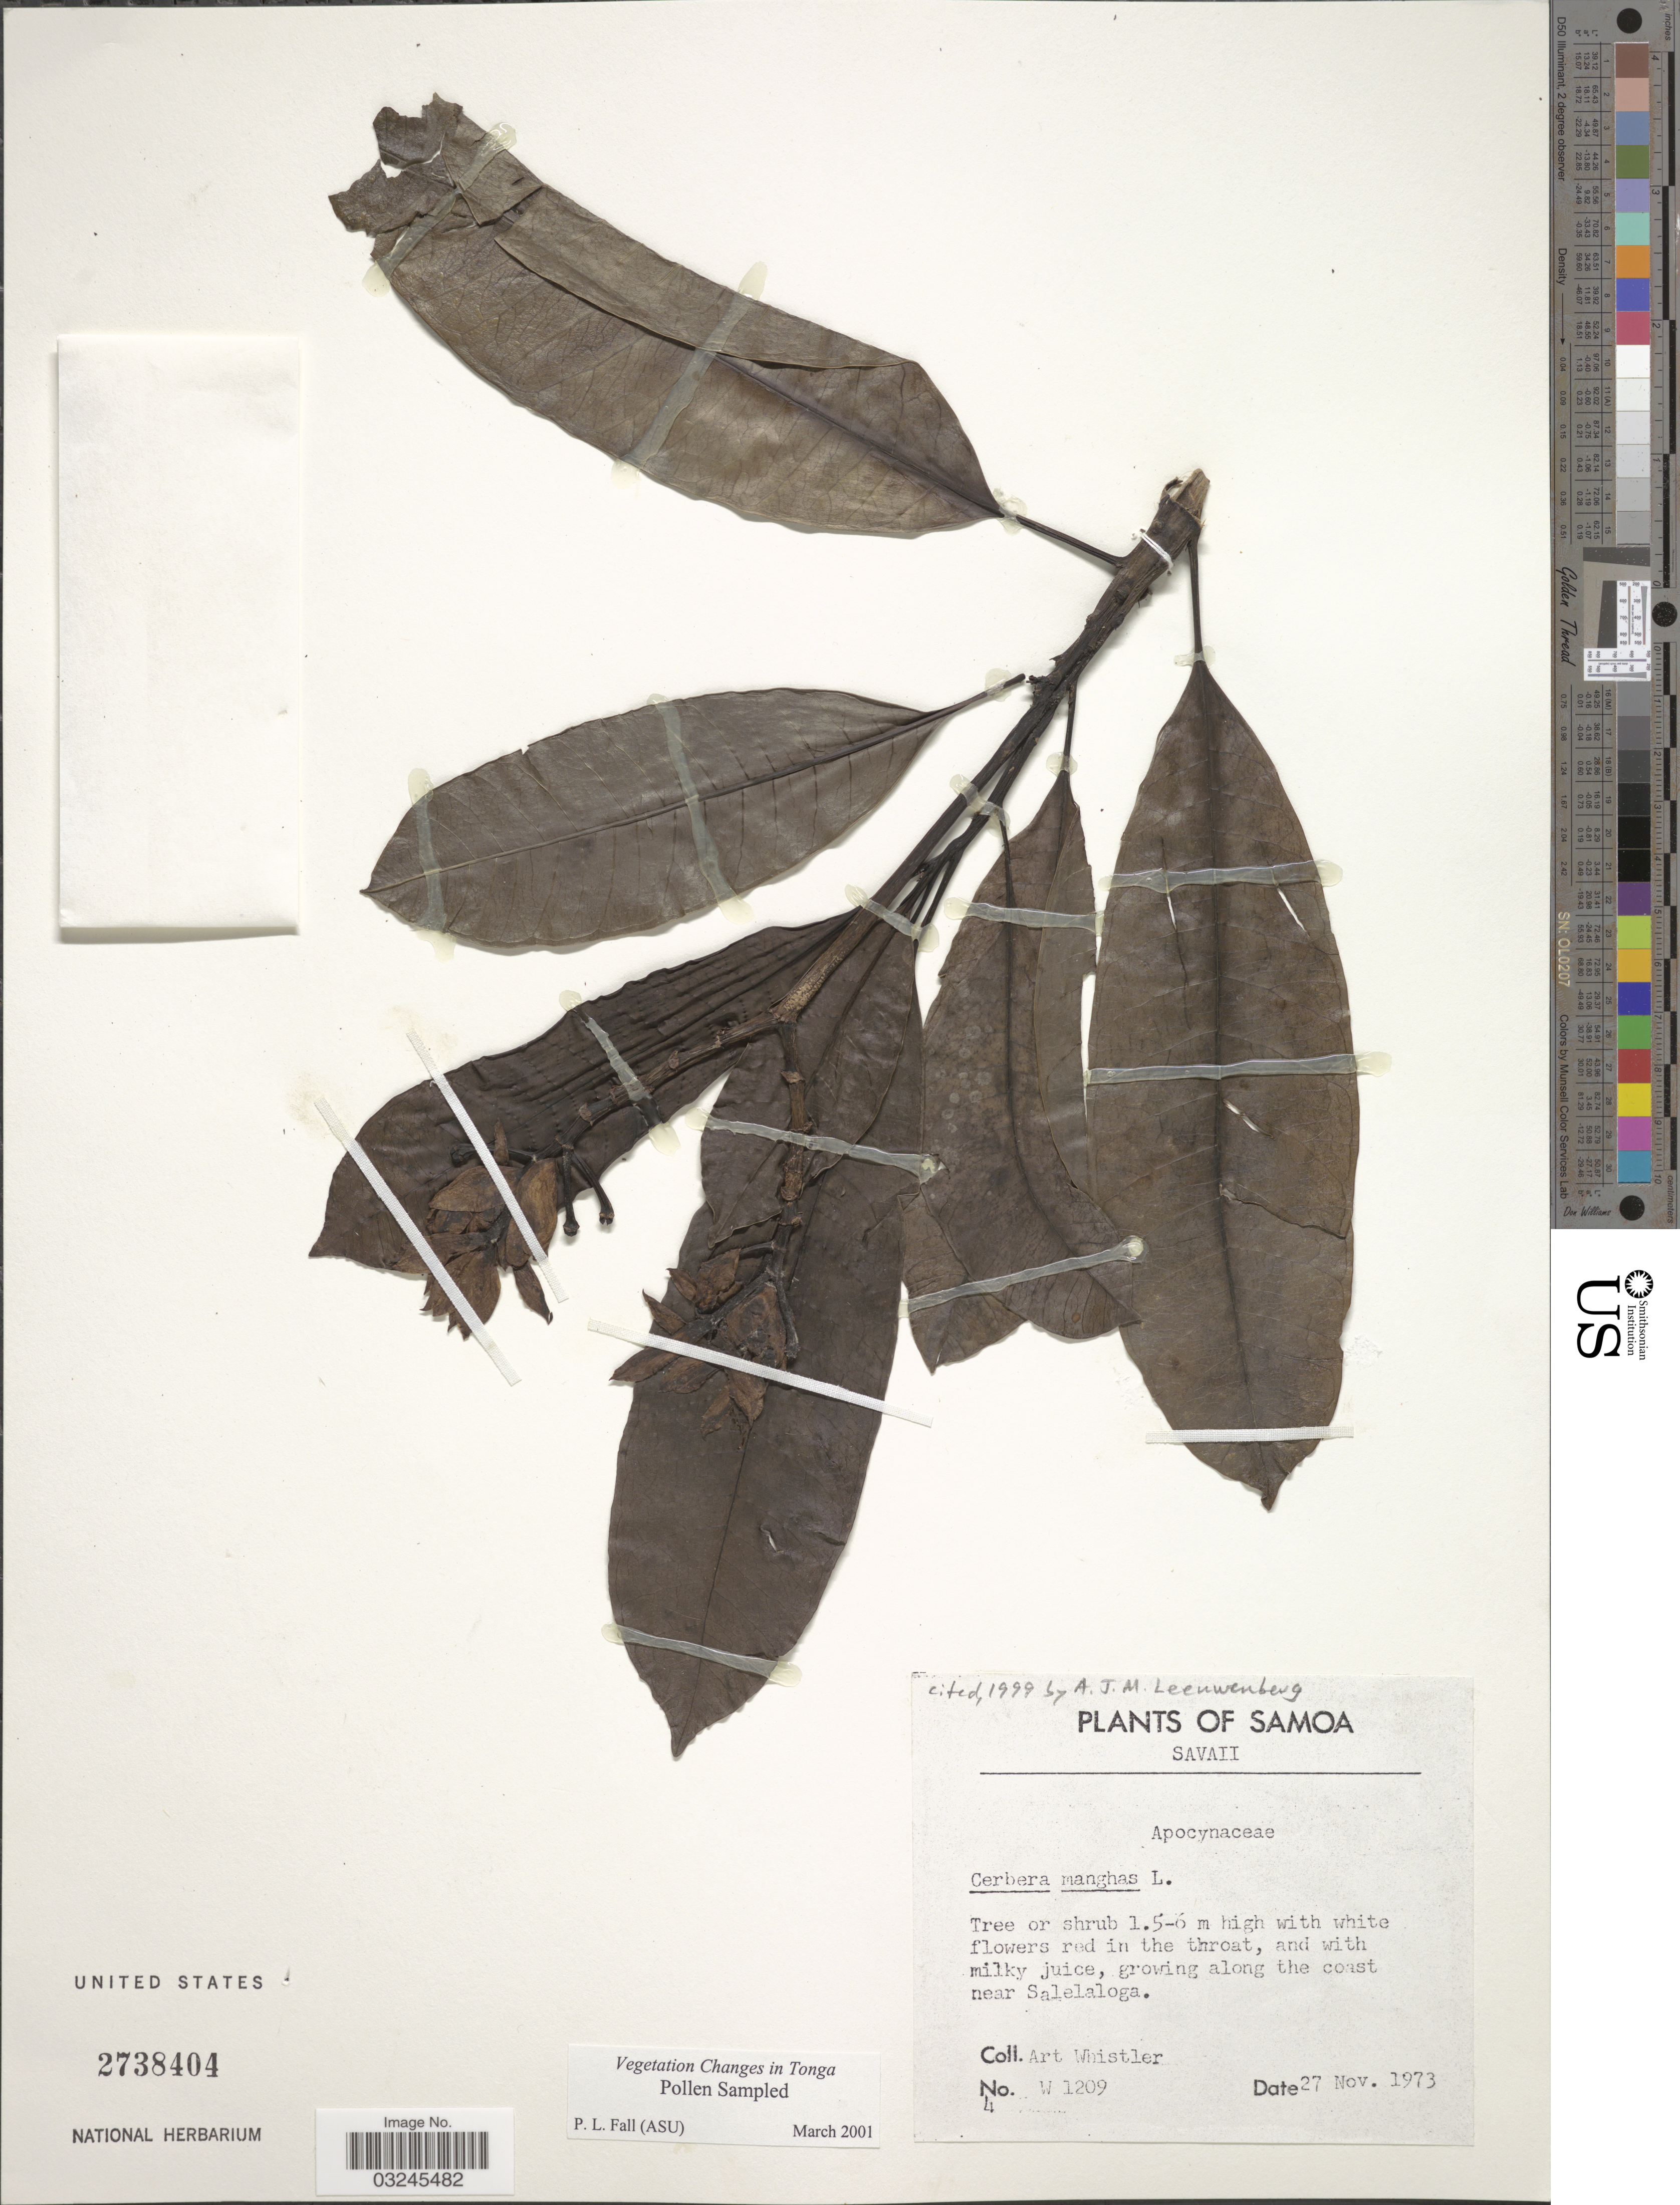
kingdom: Plantae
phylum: Tracheophyta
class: Magnoliopsida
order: Gentianales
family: Apocynaceae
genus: Cerbera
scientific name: Cerbera manghas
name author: L.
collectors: A. Whistler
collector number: W1209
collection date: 1973-11-27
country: Samoa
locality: Samoa. Savaii. Along the coast near Salelaloga.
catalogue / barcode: US 2738404